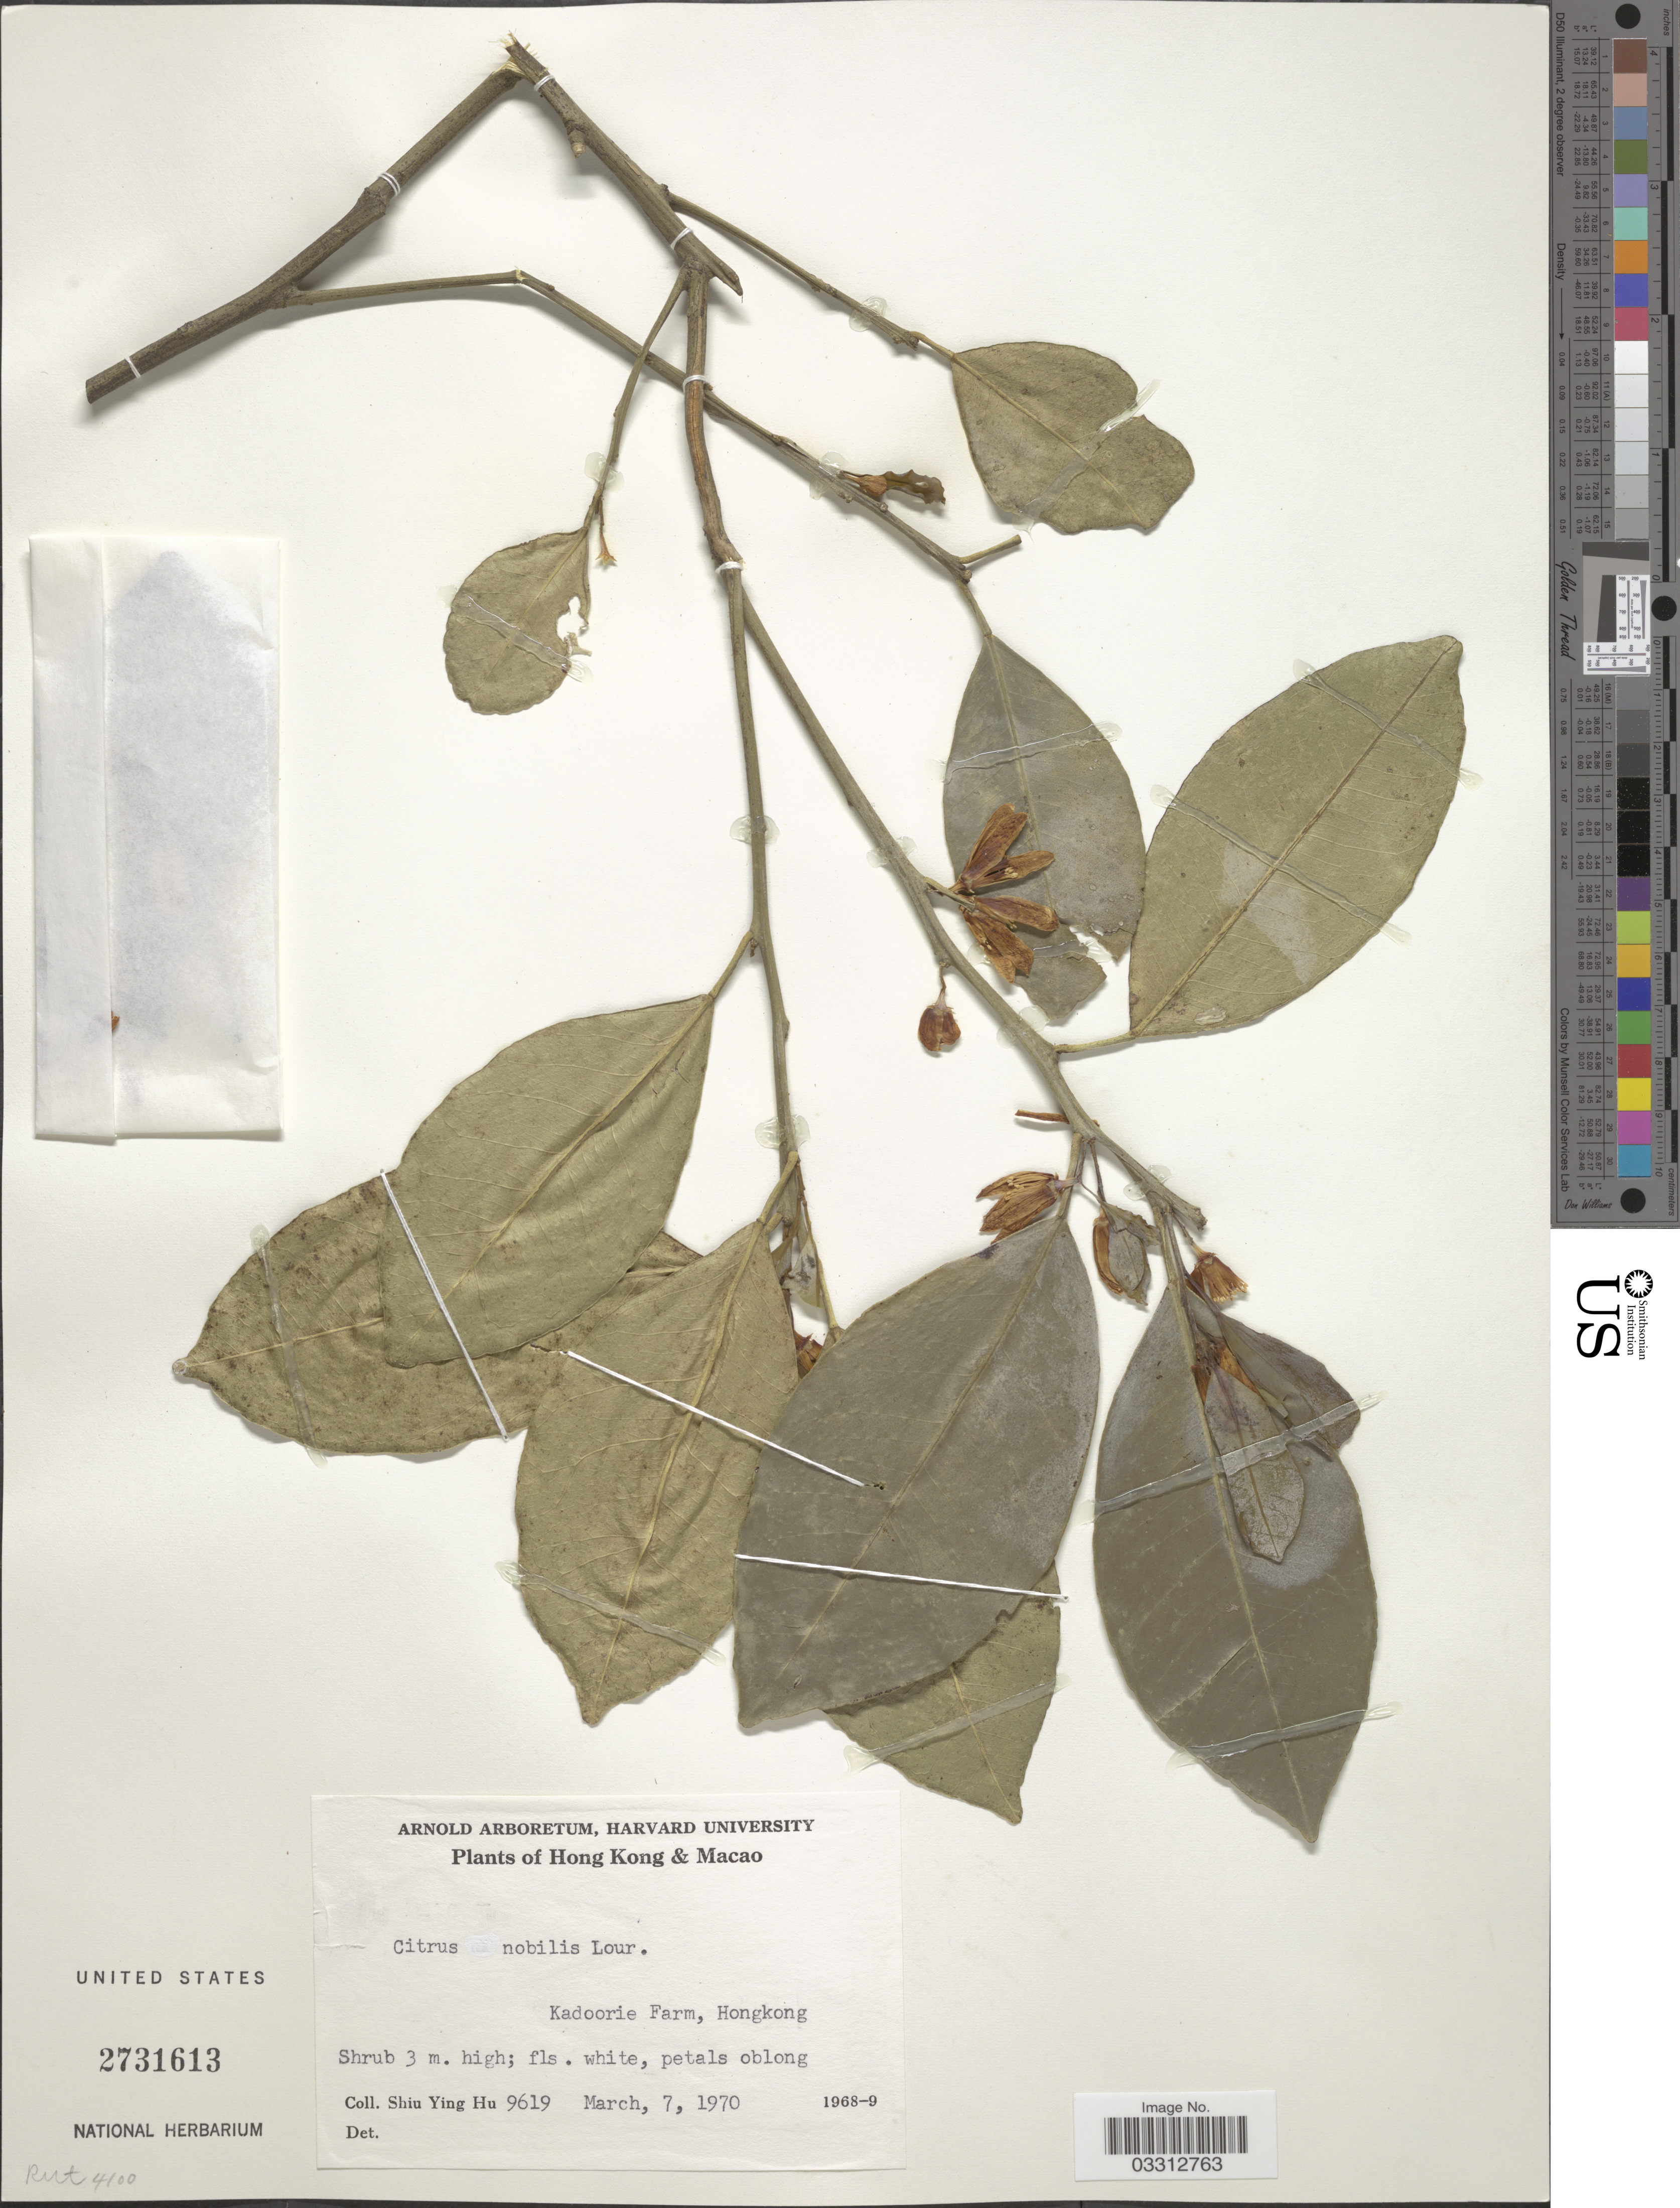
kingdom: Plantae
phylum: Tracheophyta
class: Magnoliopsida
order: Sapindales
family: Rutaceae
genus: Citrus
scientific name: Citrus x nobilis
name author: Lour.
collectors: S. Y. Hu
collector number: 9619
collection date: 1970-03-07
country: China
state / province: Hong Kong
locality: Kadoorie Farm.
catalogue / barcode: US 2731613